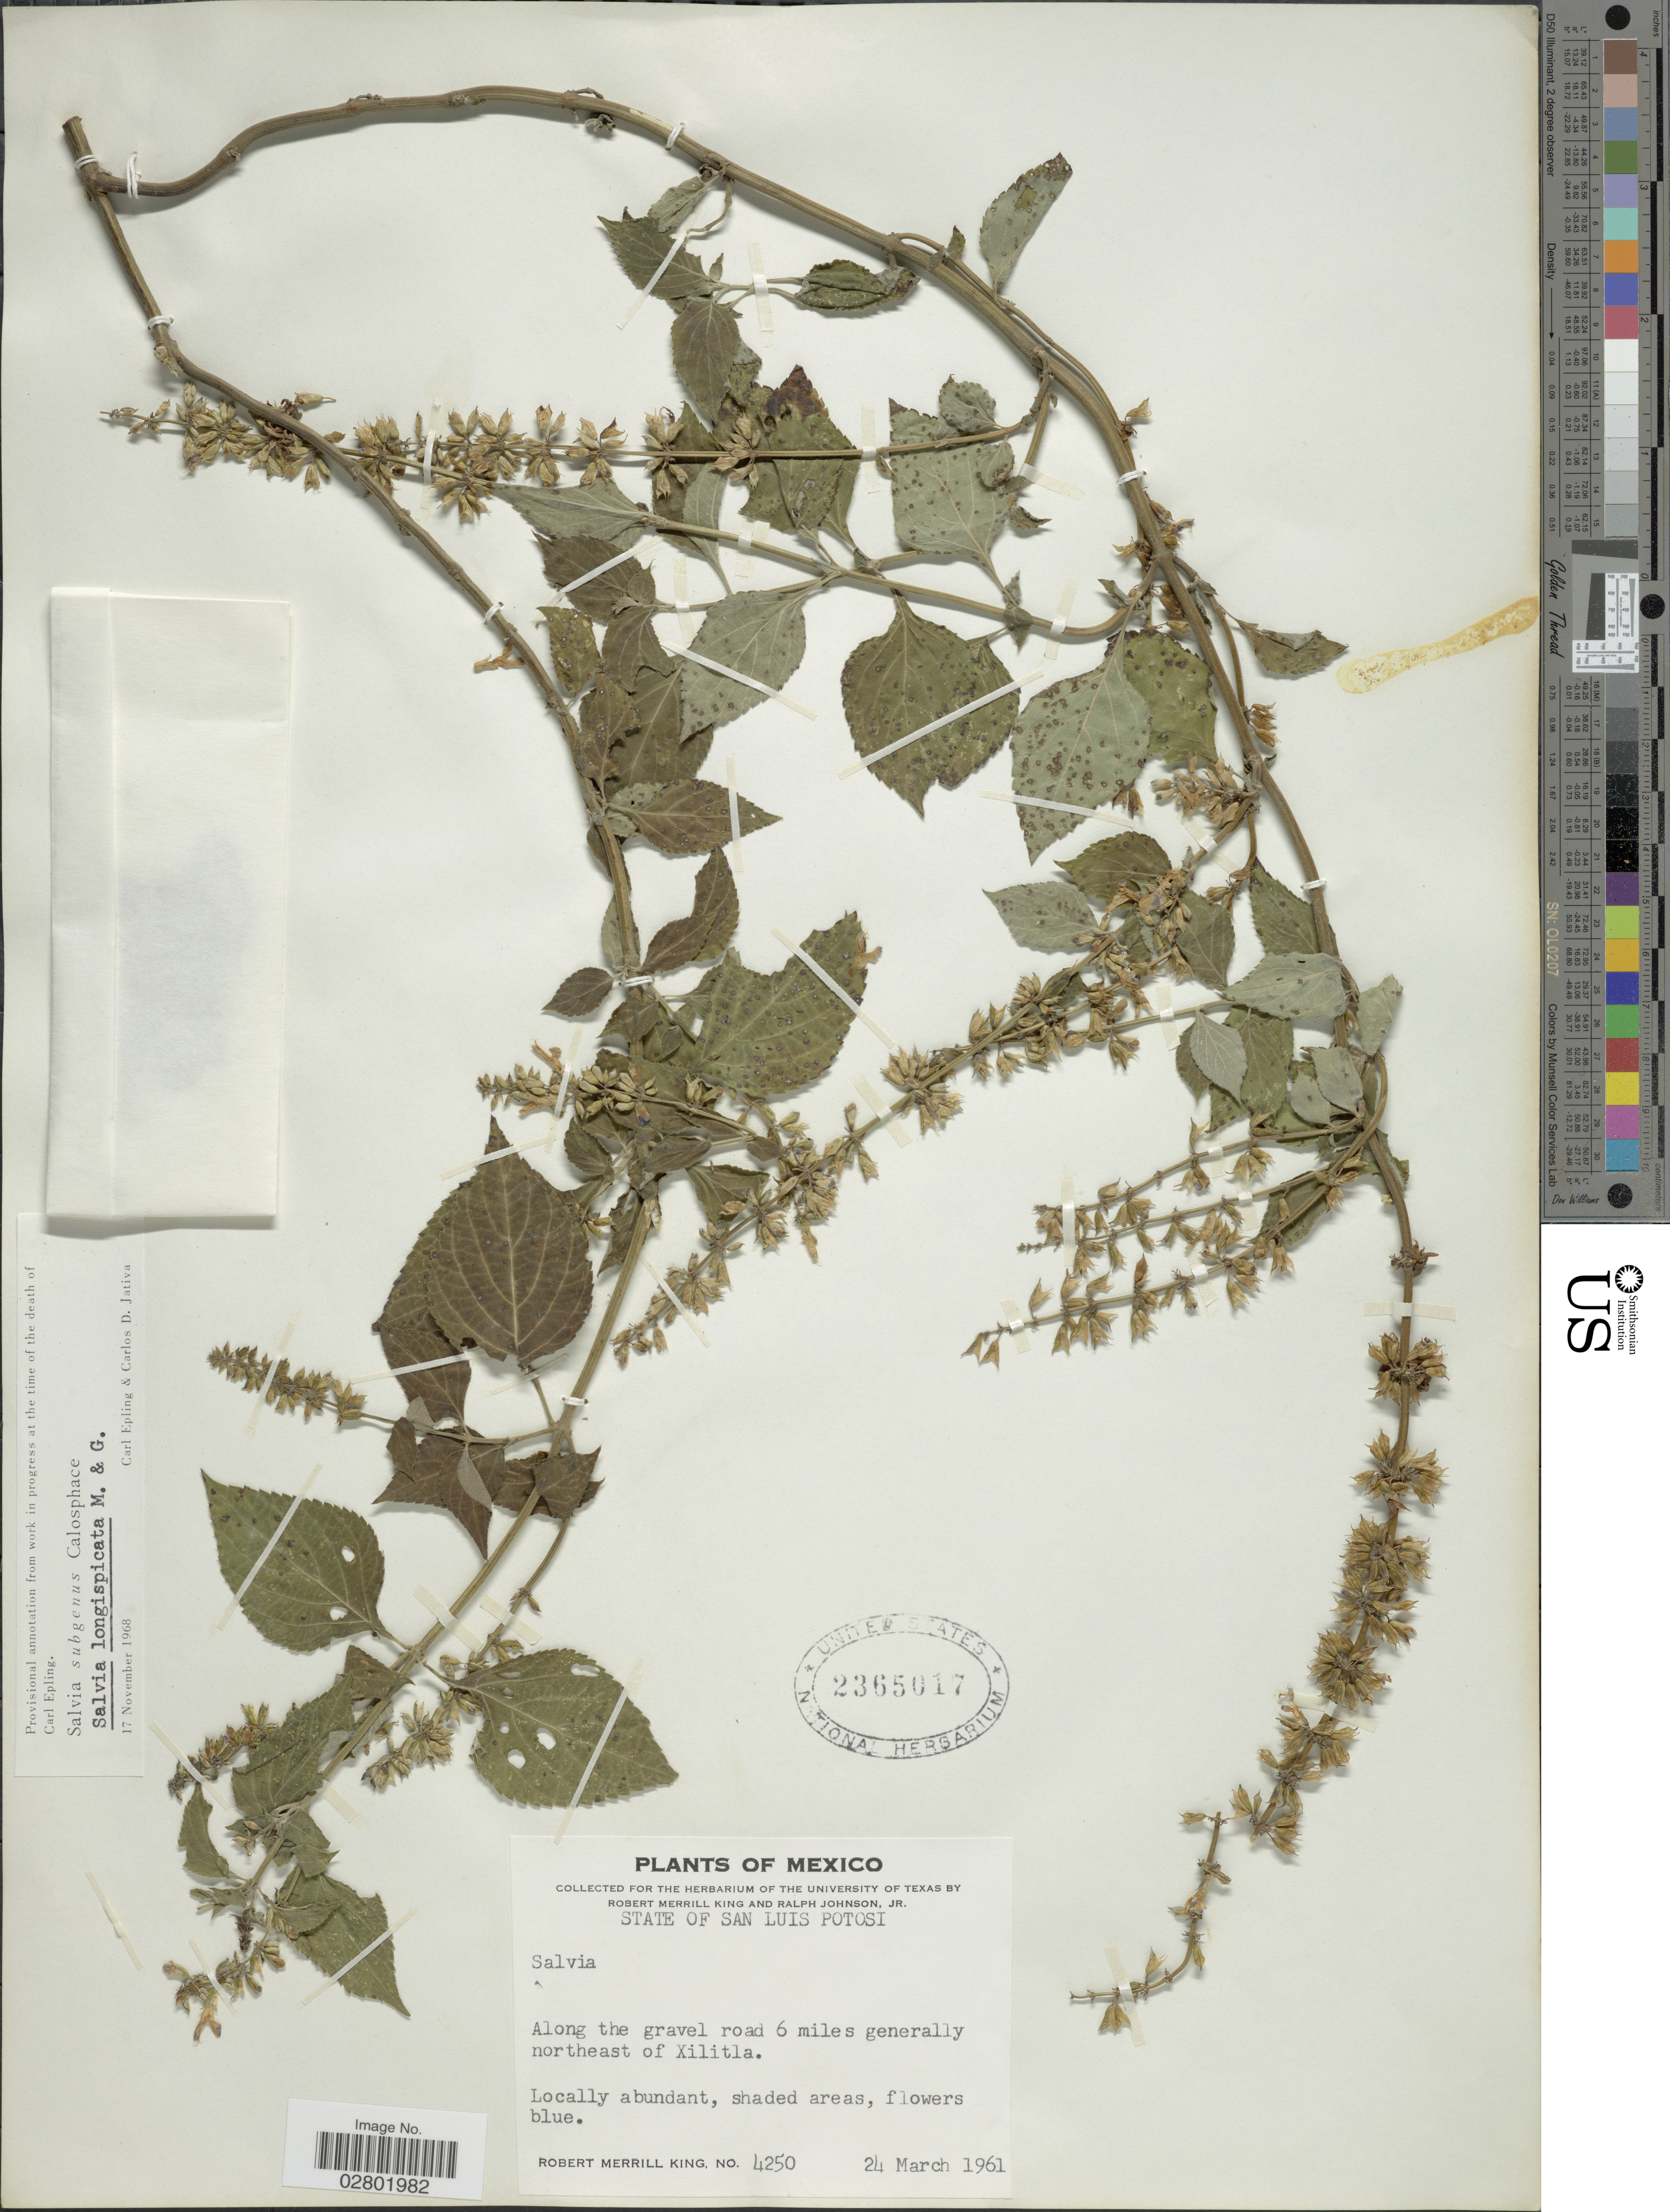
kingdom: Plantae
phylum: Tracheophyta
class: Magnoliopsida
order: Lamiales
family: Lamiaceae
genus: Salvia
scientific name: Salvia longispicata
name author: M. Martens & Galeotti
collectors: R. M. King & R. Johnson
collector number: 4250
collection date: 1961-03-24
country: Mexico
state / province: San Luis Potosí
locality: Along the gravel road 6 miles generally northeast of Xilitla.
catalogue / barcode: US 2365017